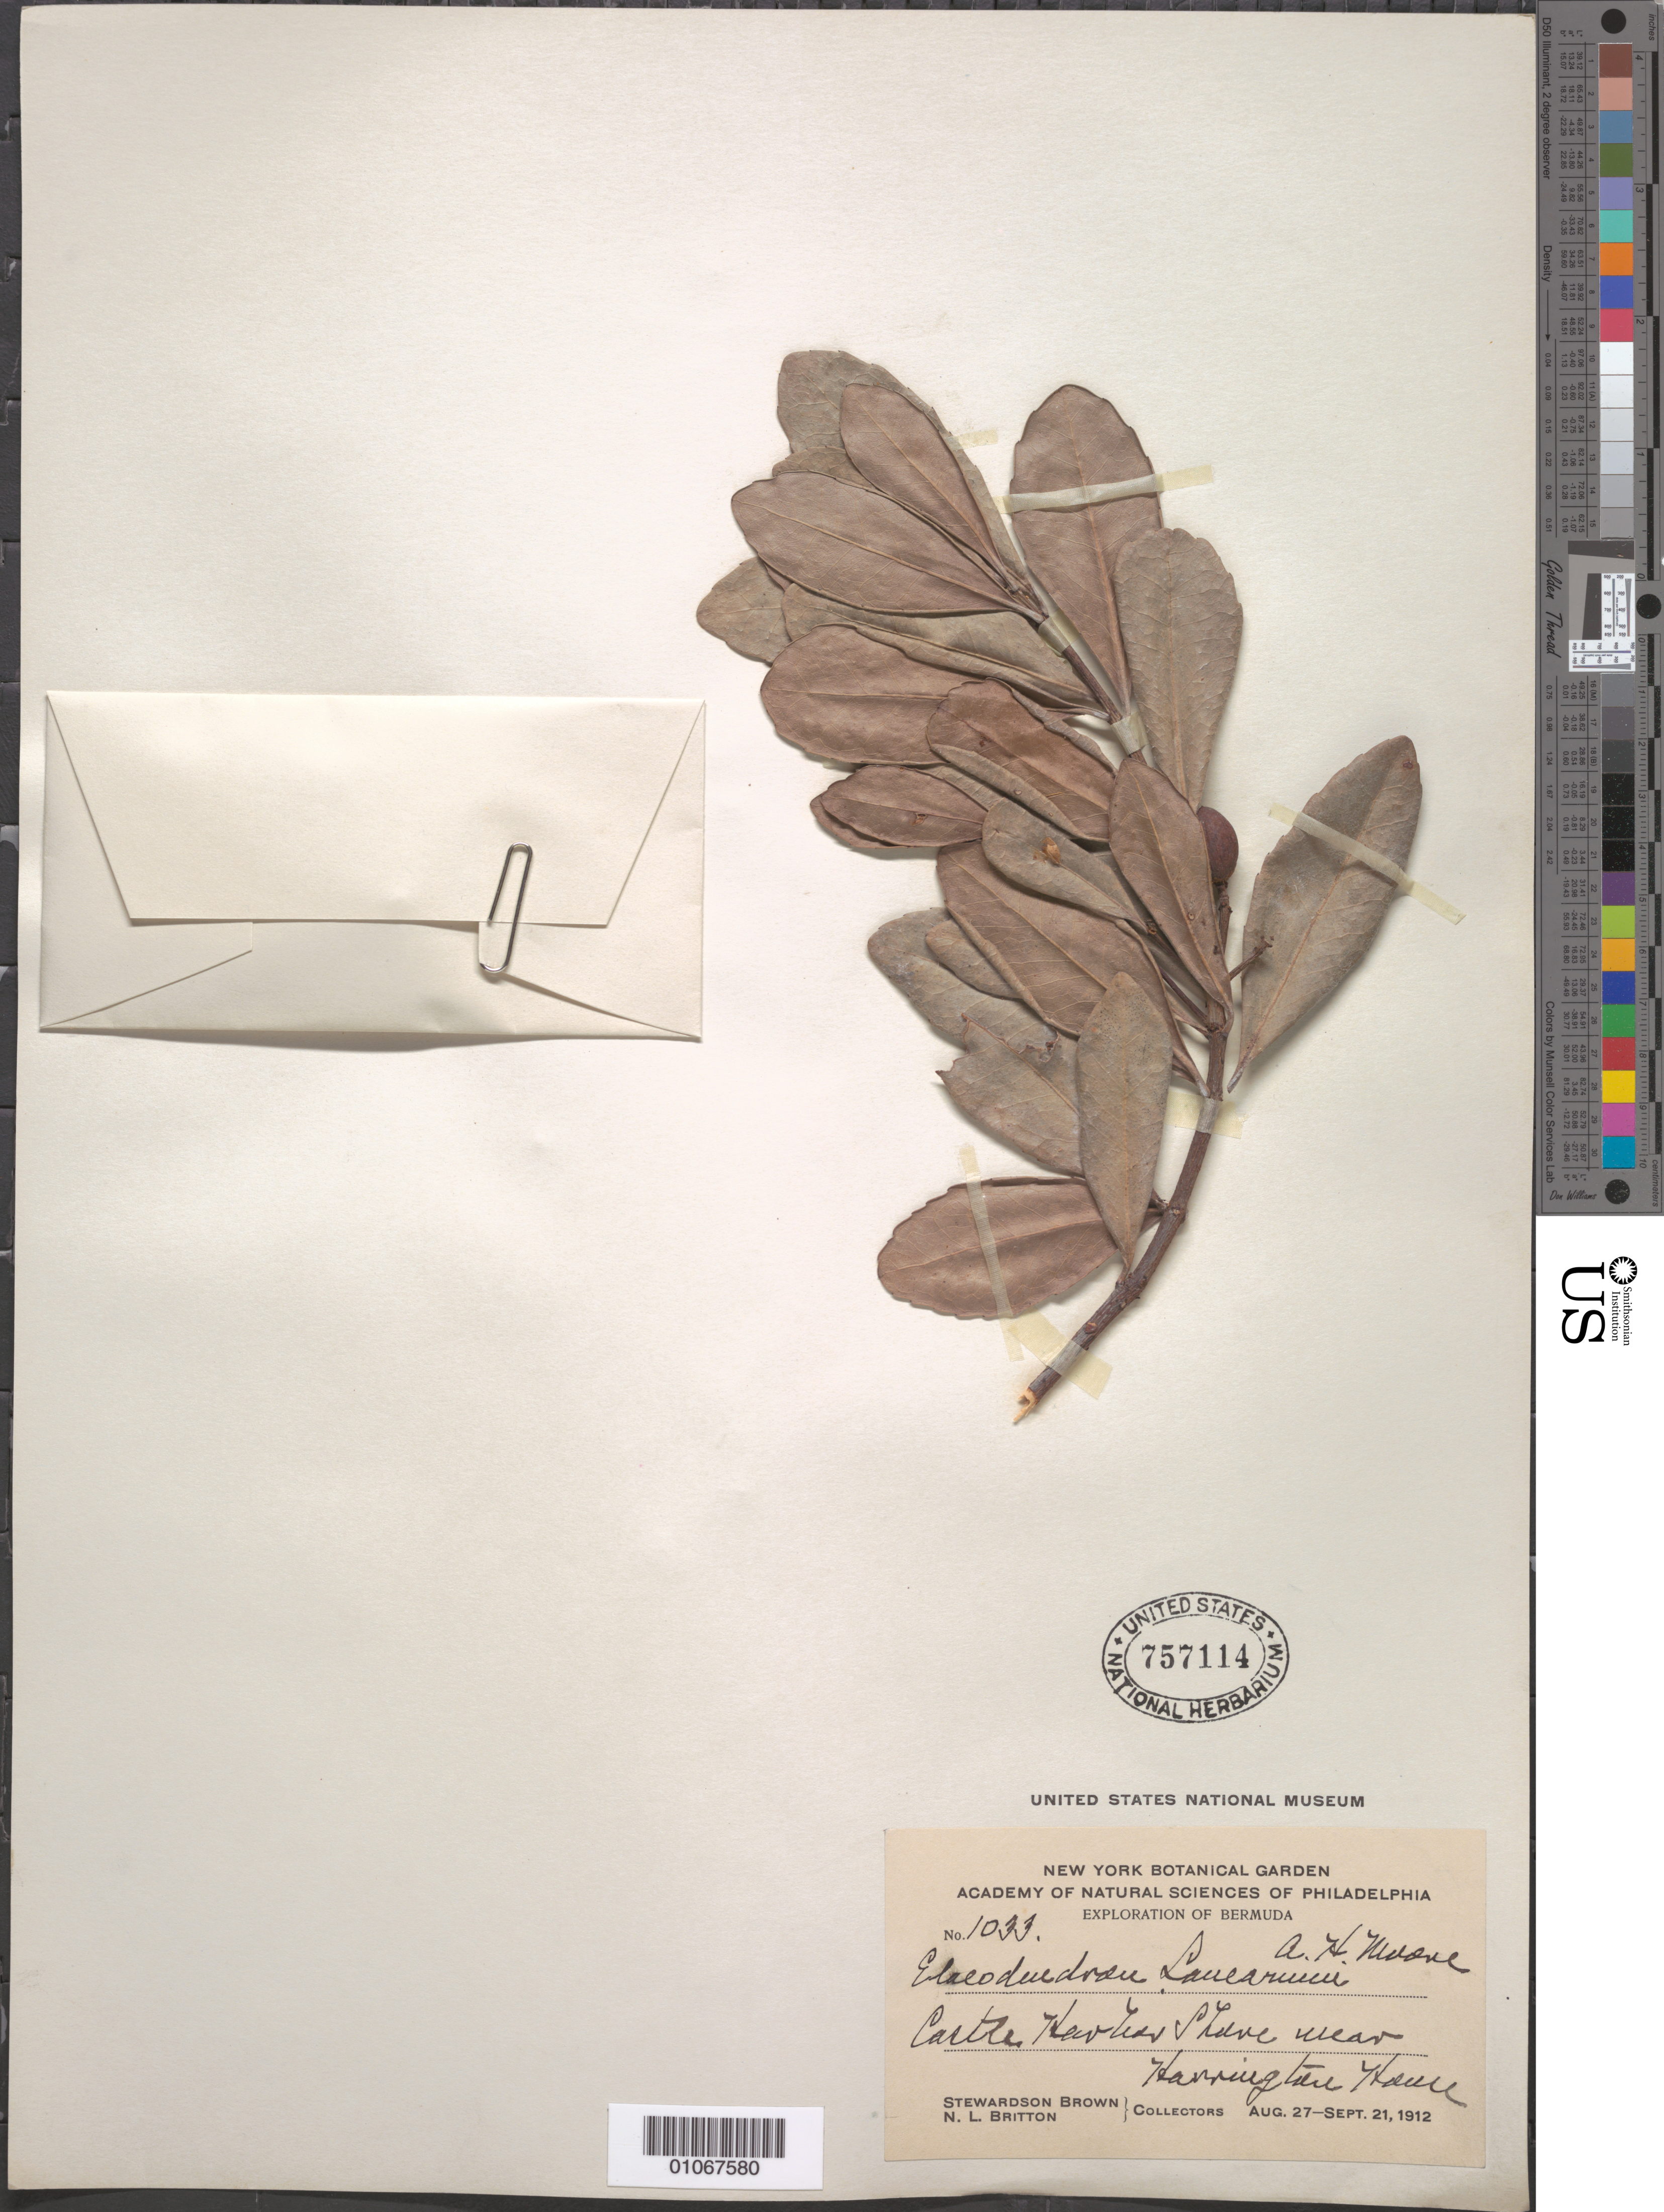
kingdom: Plantae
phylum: Tracheophyta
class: Magnoliopsida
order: Celastrales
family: Celastraceae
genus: Elaeodendron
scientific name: Elaeodendron laneanum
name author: A.H. Moore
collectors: S. Brown & N. Britton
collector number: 1033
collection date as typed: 27 Aug 1912 to 21 Sep 1912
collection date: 1912-08-27/1912-09-21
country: Bermuda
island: Bermuda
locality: Castle New Castle, Shave wear, Harrington.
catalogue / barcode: US 757114